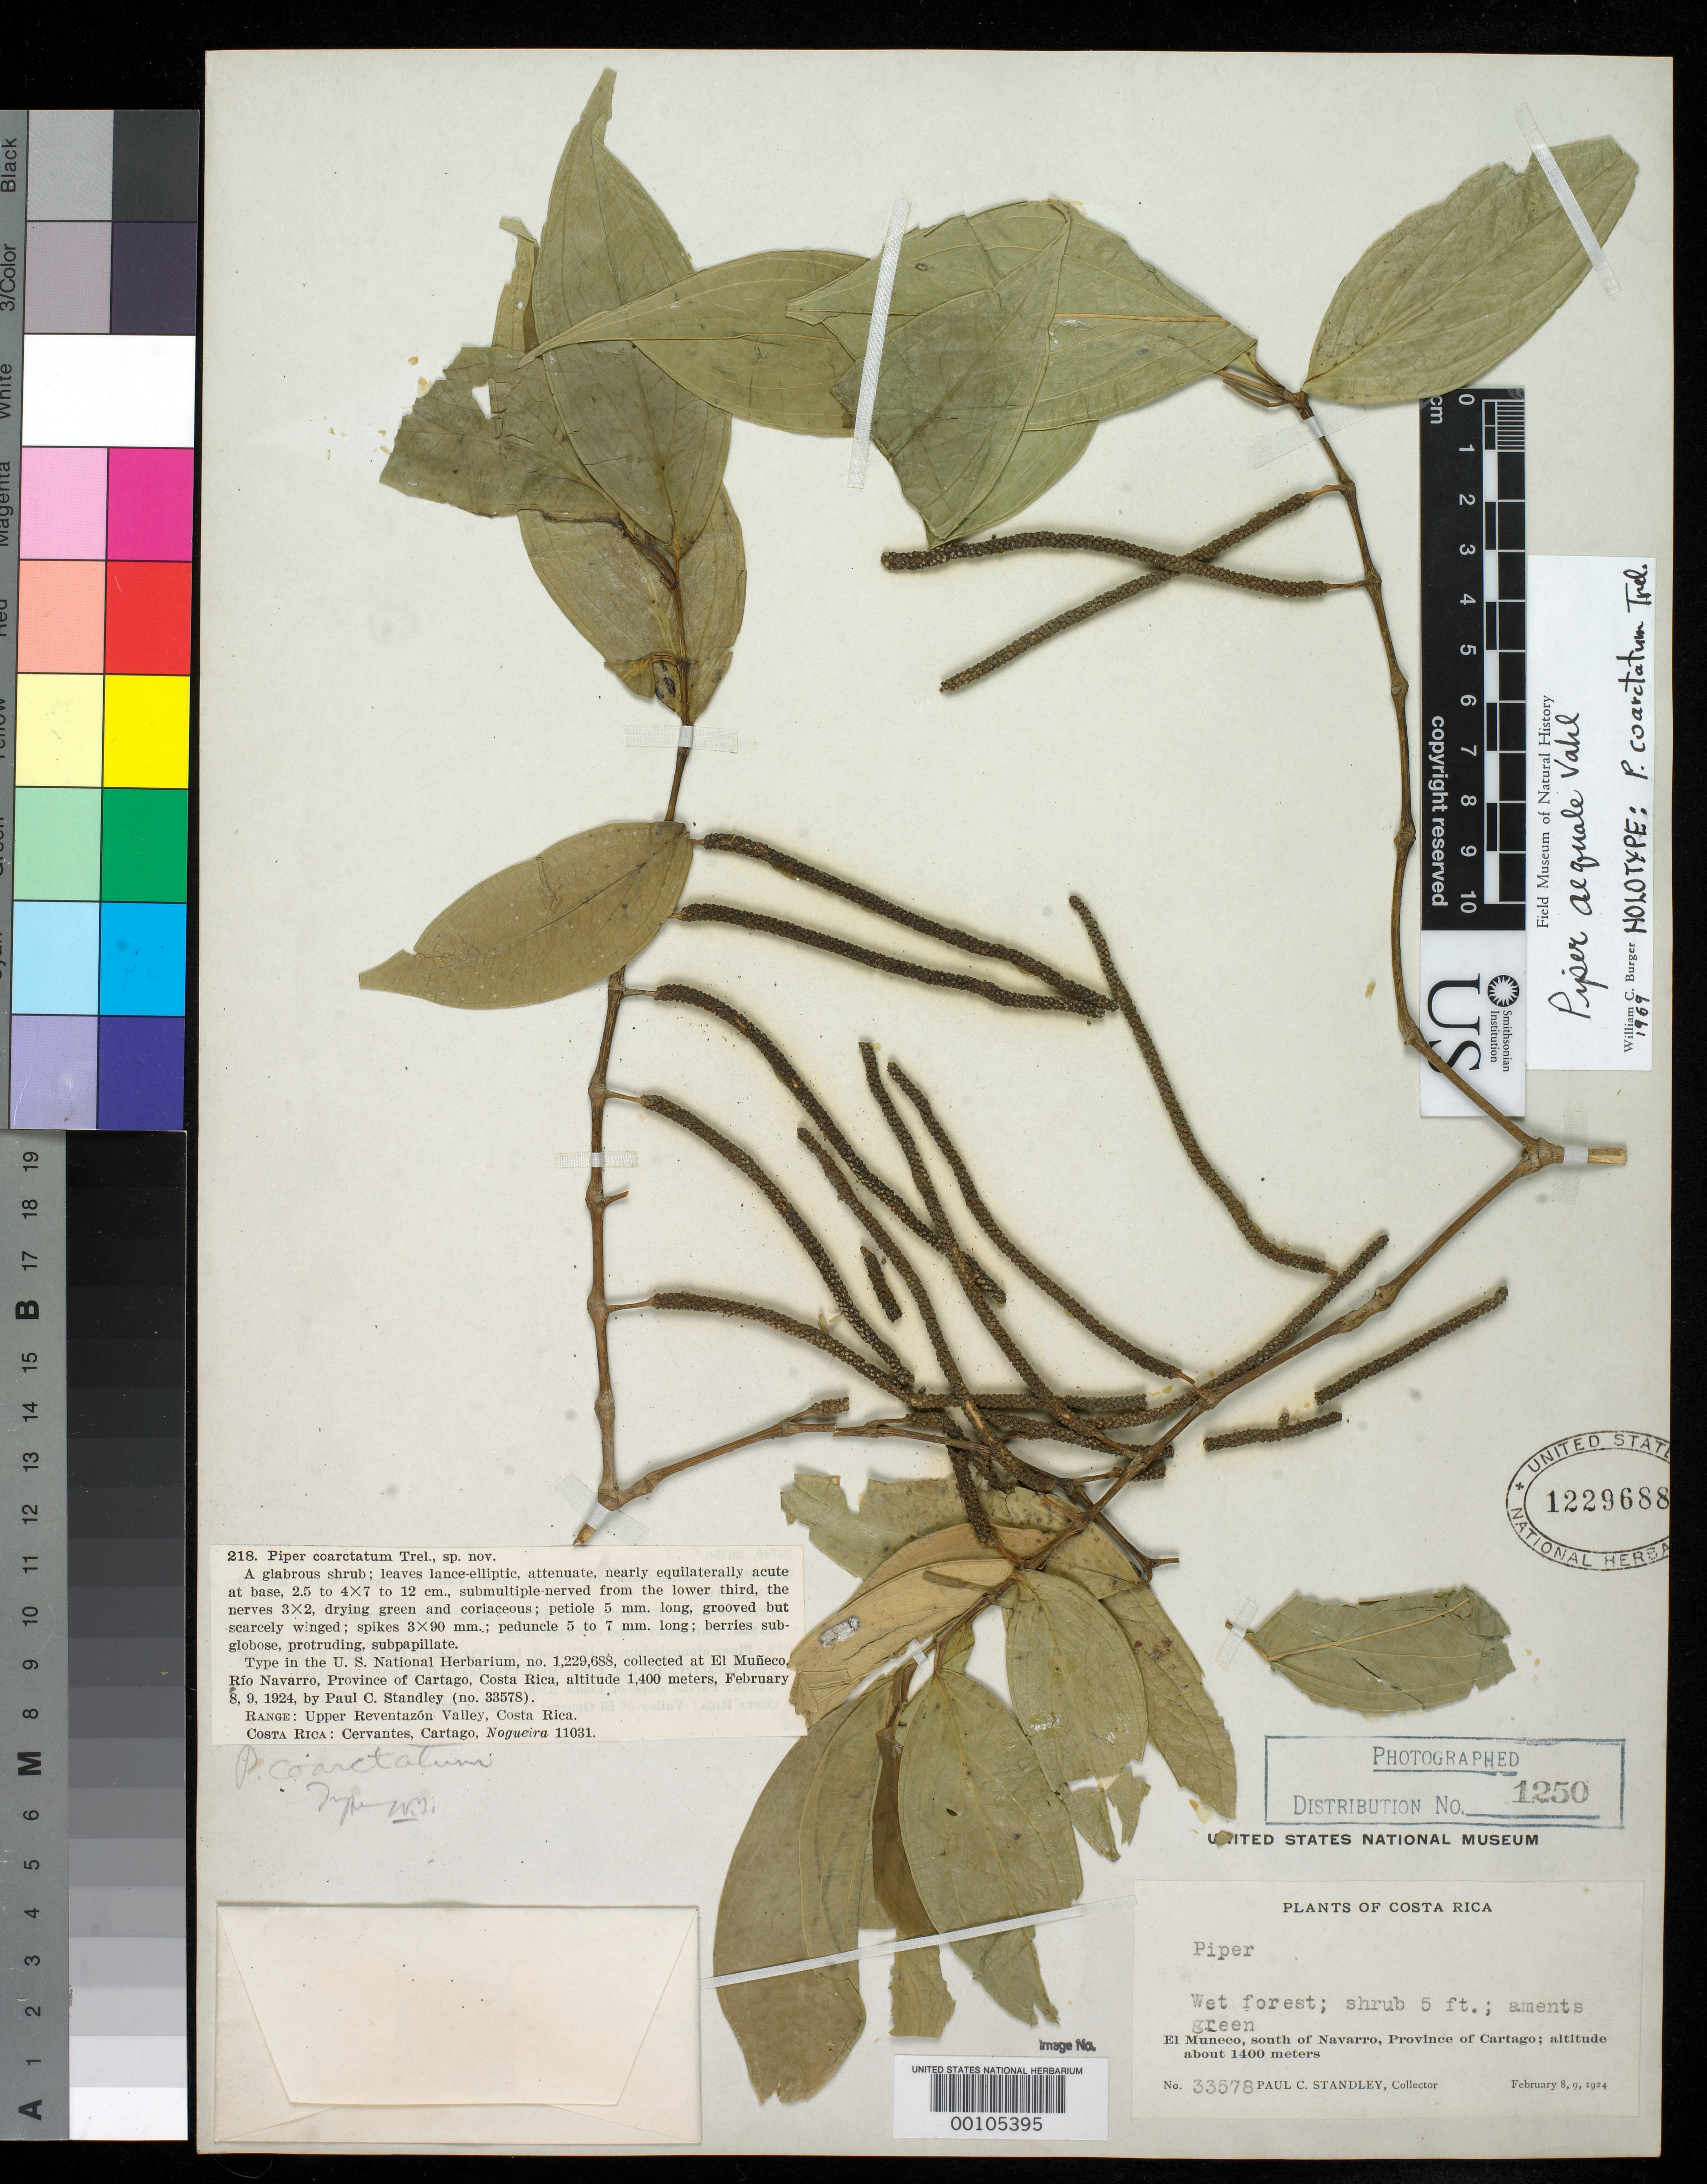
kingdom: Plantae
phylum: Tracheophyta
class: Magnoliopsida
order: Piperales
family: Piperaceae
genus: Piper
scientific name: Piper coarctatum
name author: Trel.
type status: Holotype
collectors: P. C. Standley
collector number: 33578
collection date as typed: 08 Feb 1924 to 09 Feb 1924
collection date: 1924-02-08/1924-02-09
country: Costa Rica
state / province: Cartago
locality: El Muneco, S of Navaro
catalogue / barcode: US 1229688